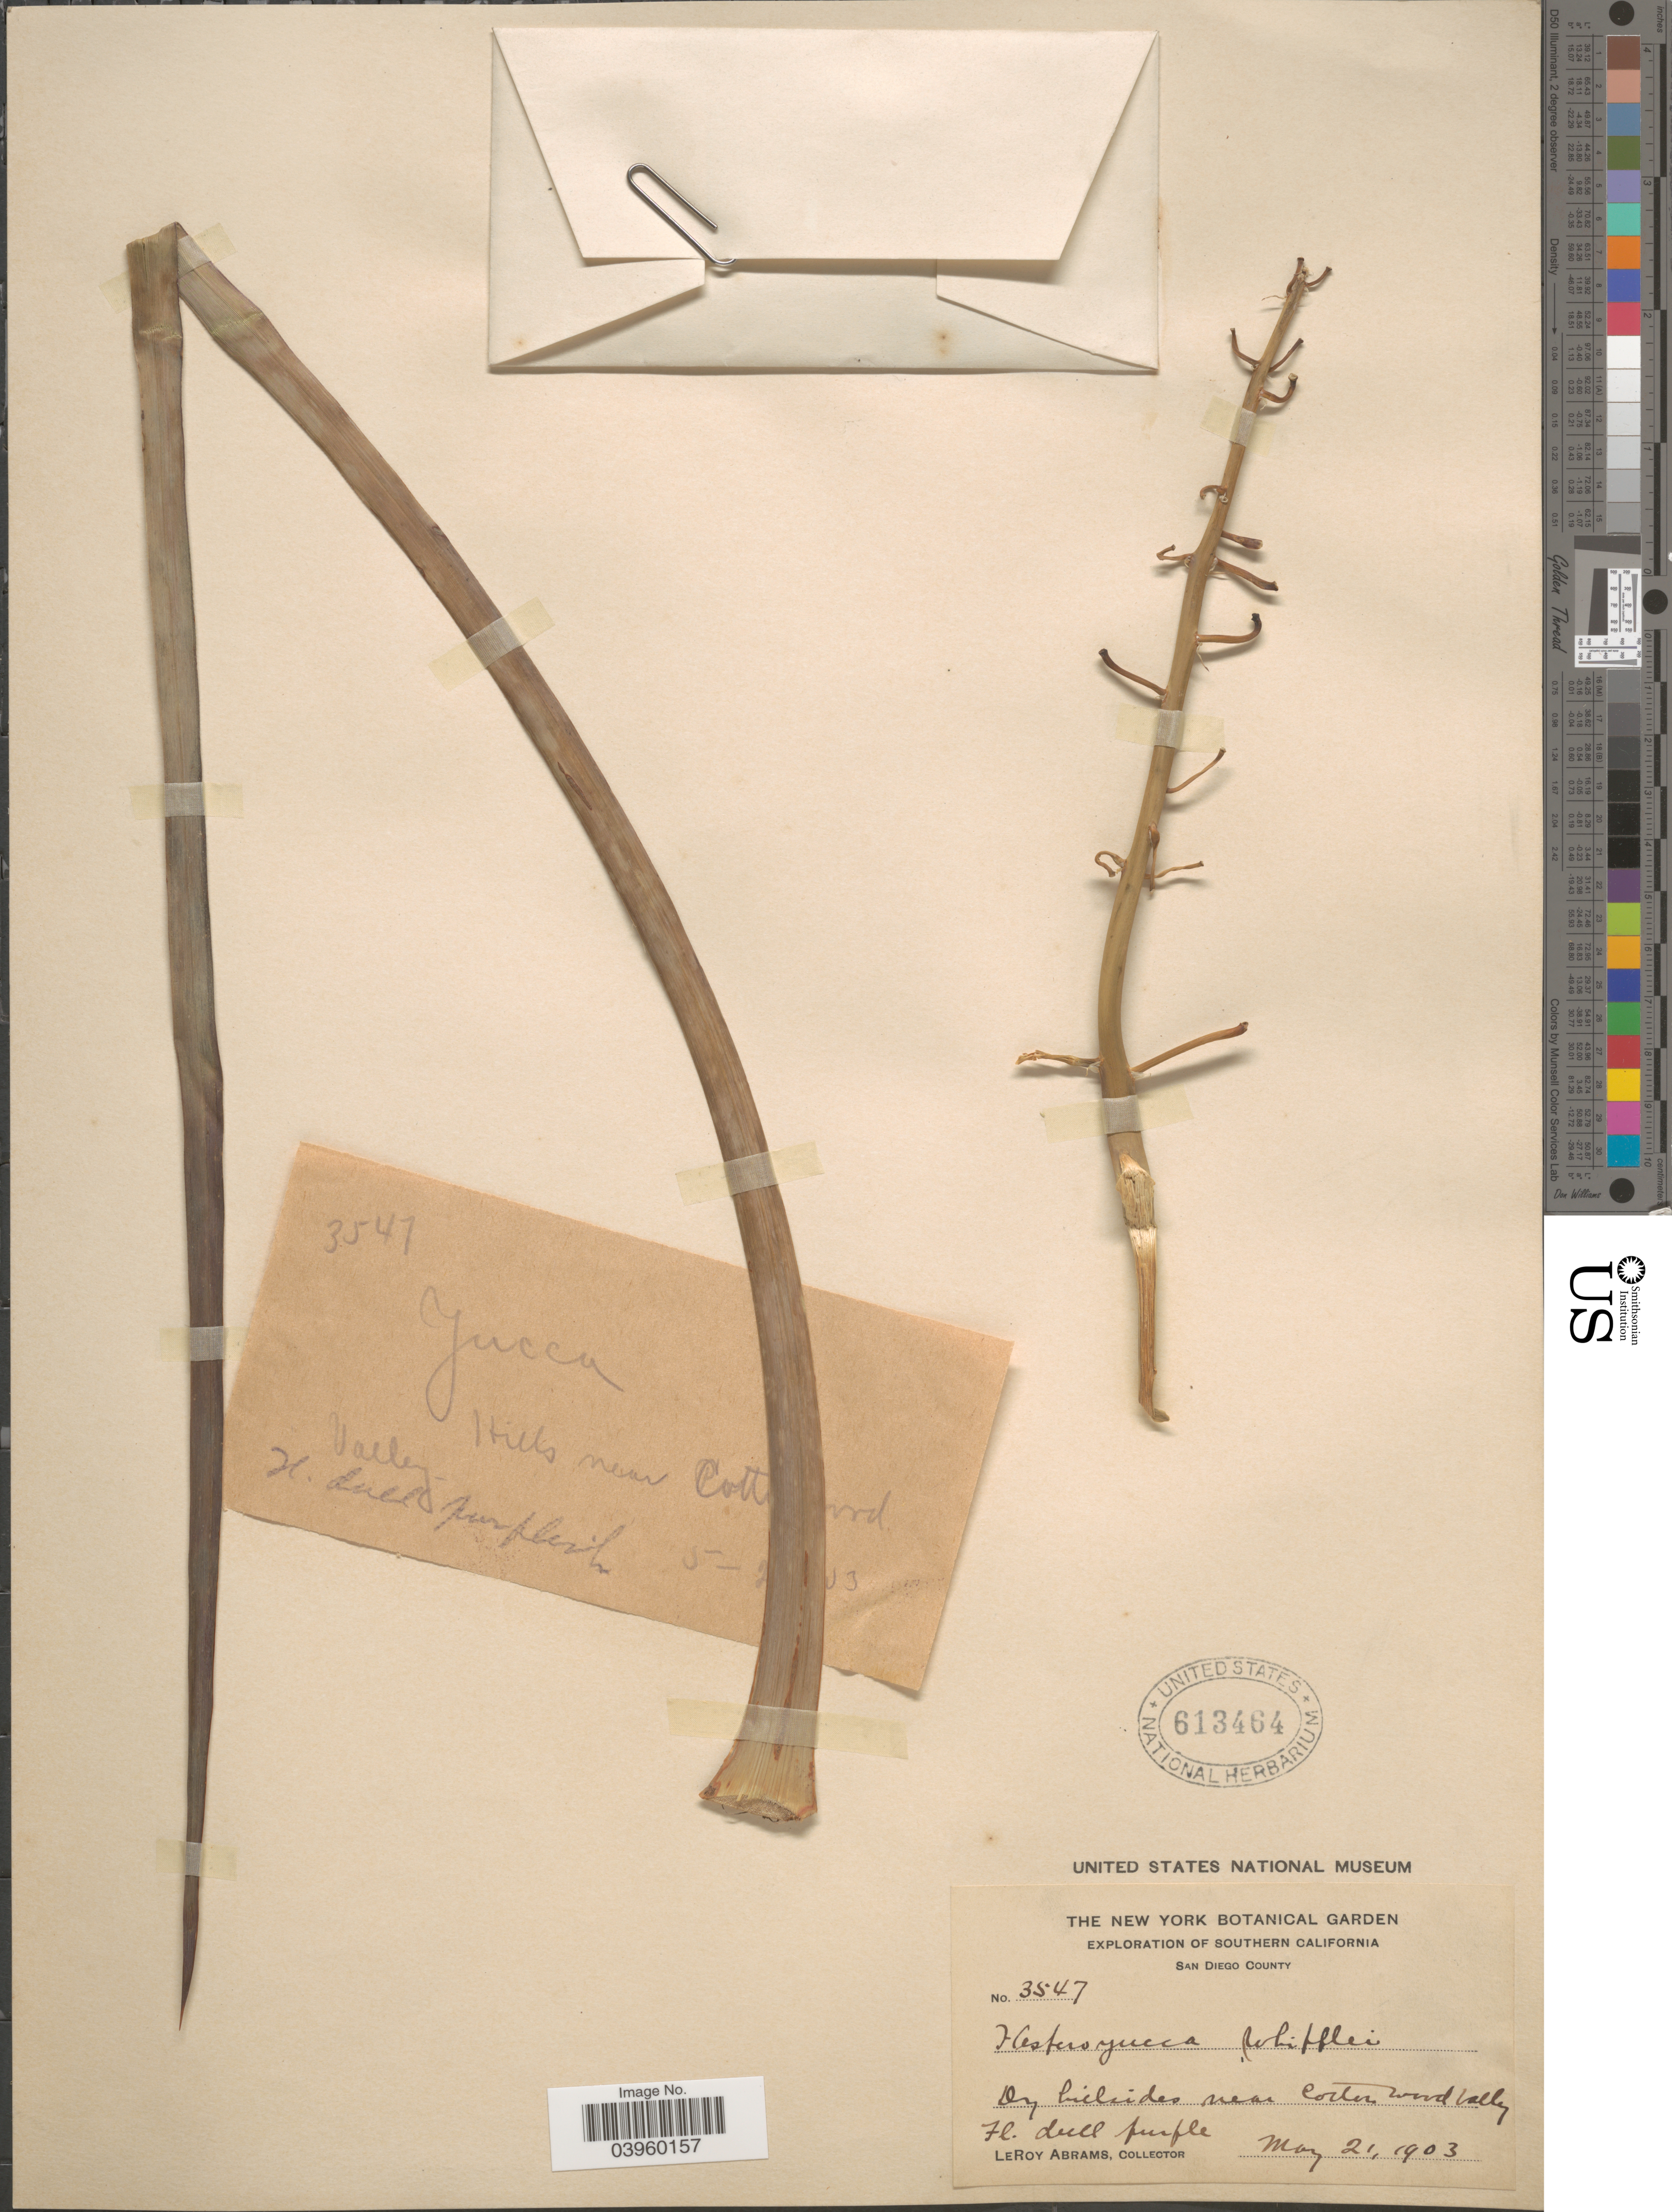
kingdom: Plantae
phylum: Tracheophyta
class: Liliopsida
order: Asparagales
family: Asparagaceae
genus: Yucca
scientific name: Yucca whipplei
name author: Torr.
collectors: L. Abrams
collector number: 3547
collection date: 1903-05-21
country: United States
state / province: California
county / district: San Diego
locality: Southern California. San Diego County. Dry hillsides near Cotton Wood Valley.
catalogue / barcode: US 613464